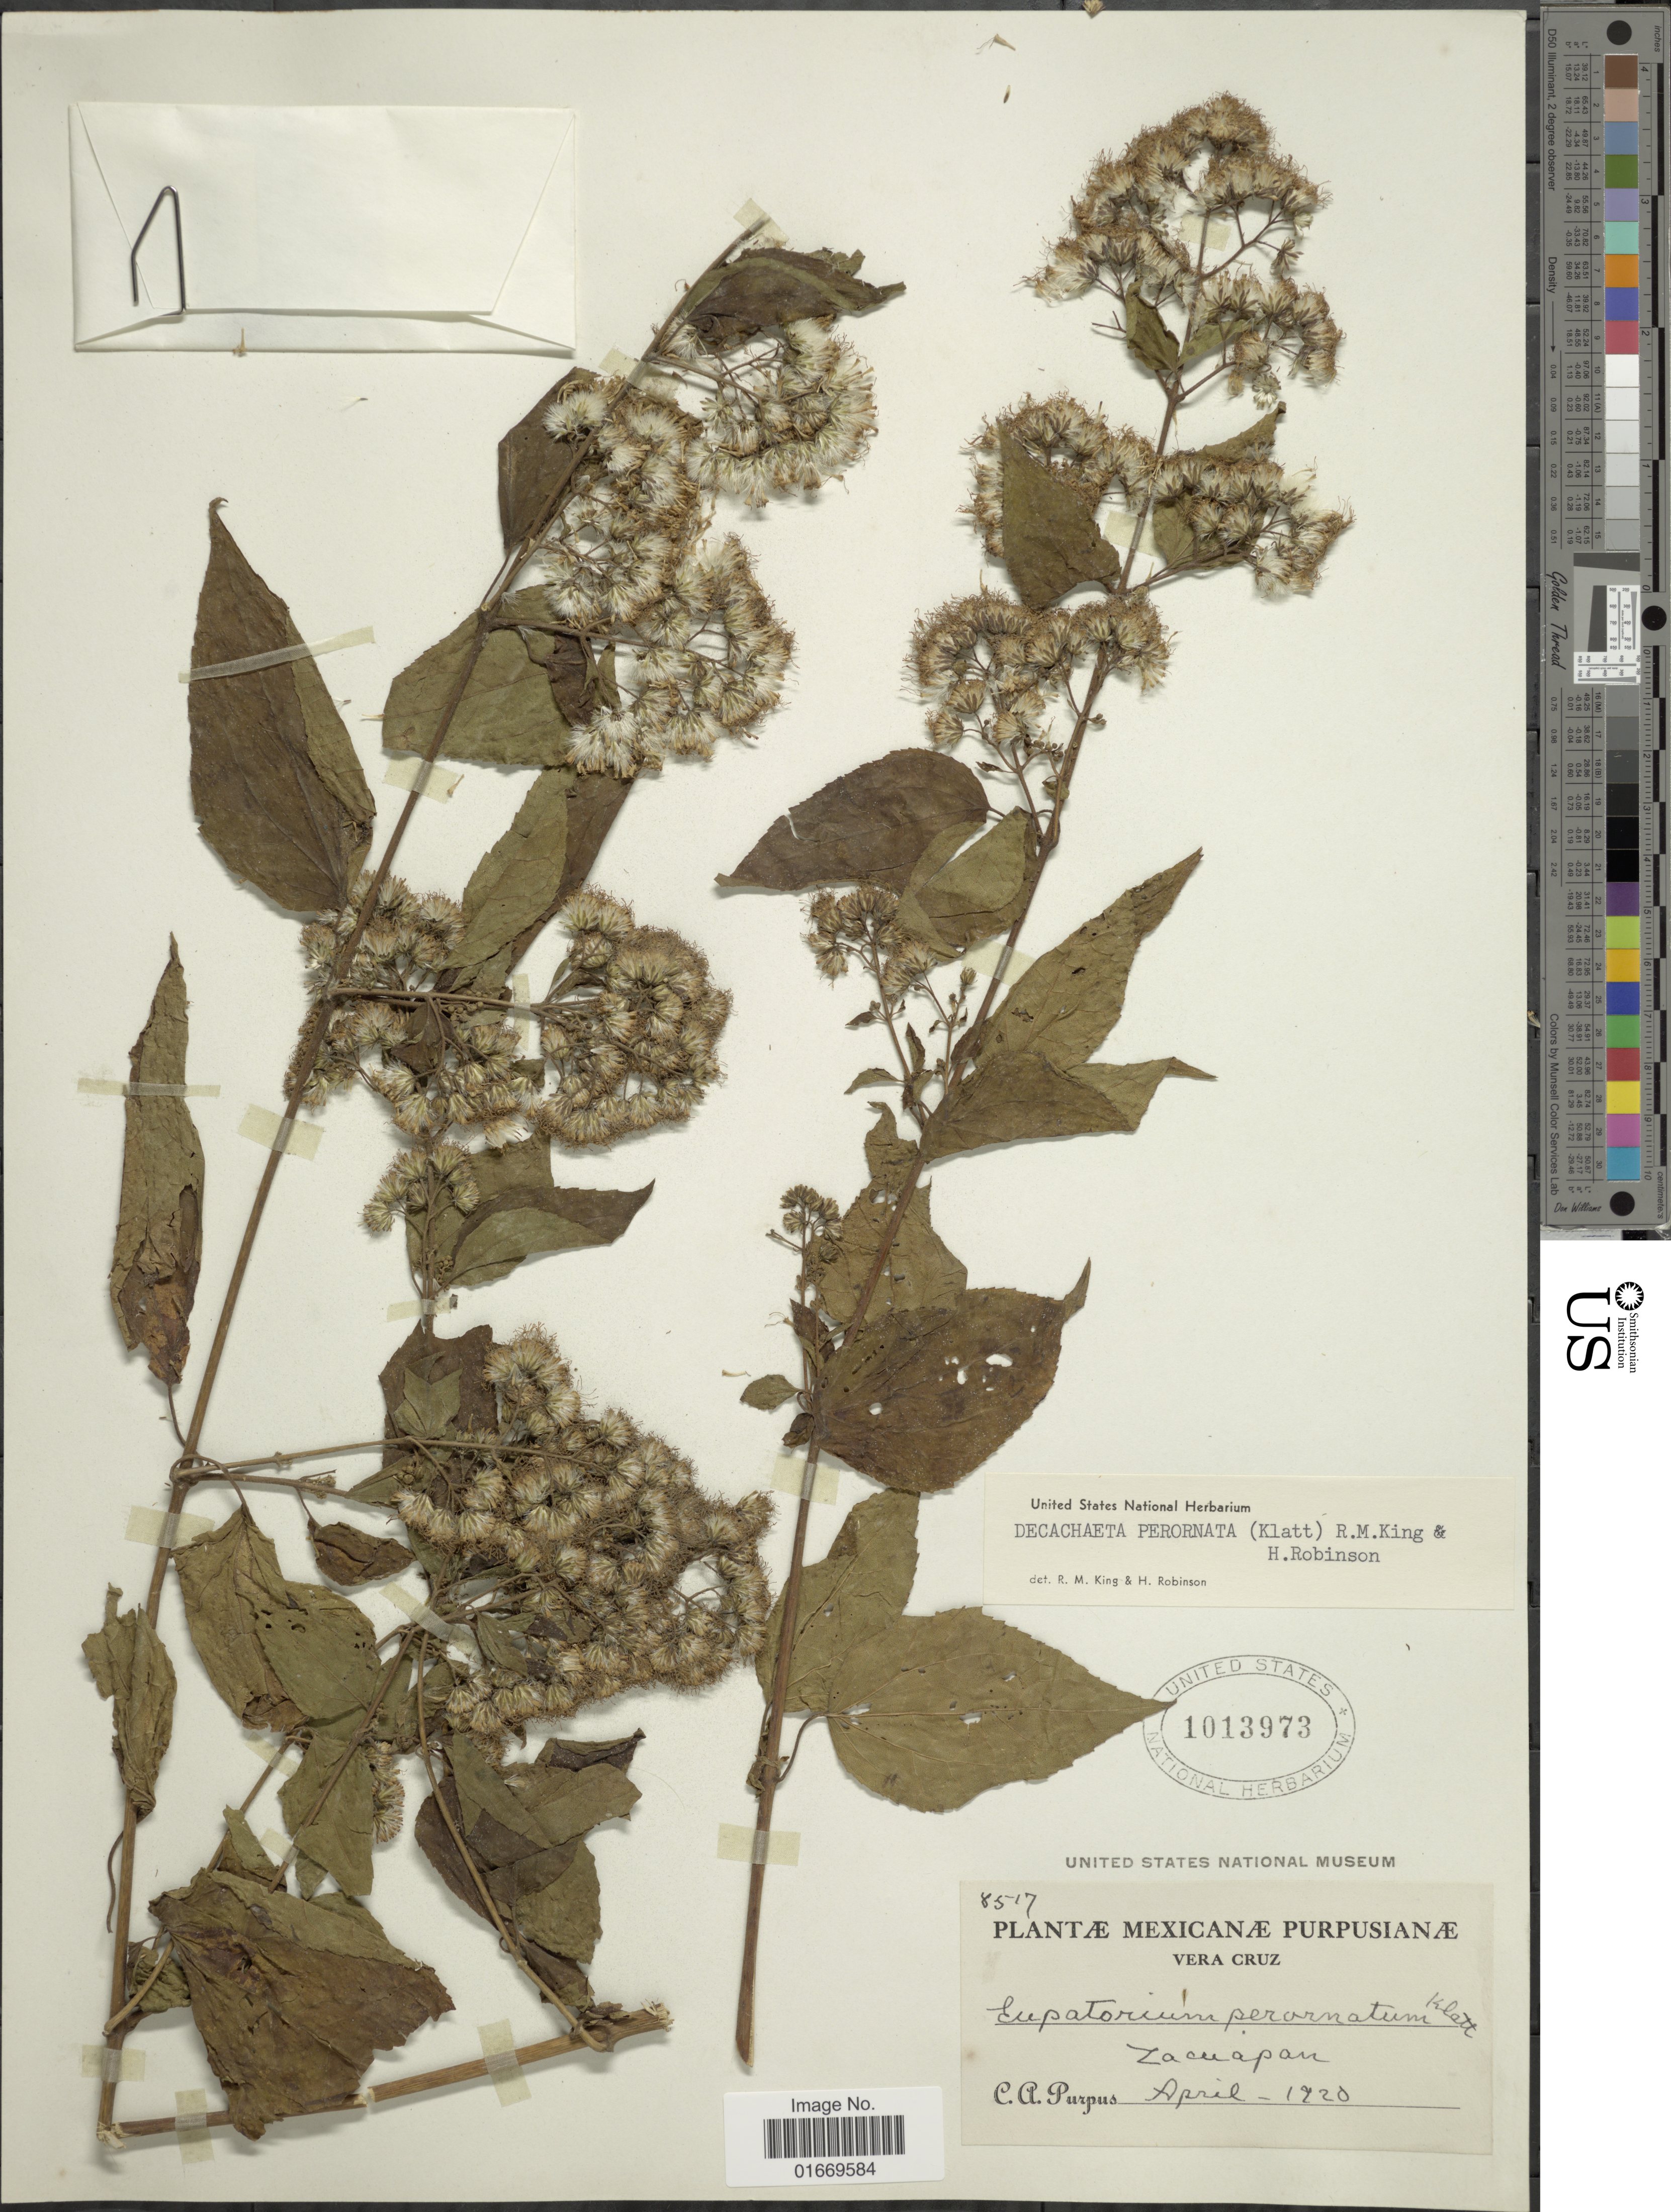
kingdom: Plantae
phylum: Tracheophyta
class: Magnoliopsida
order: Asterales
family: Asteraceae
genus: Decachaeta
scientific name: Decachaeta perornata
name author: (Klatt) R.M. King & H. Rob.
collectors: C. A. Purpus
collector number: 8517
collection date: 1920-04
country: Mexico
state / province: Veracruz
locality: Vera Cruz, Zacuapan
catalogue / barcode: US 1013973